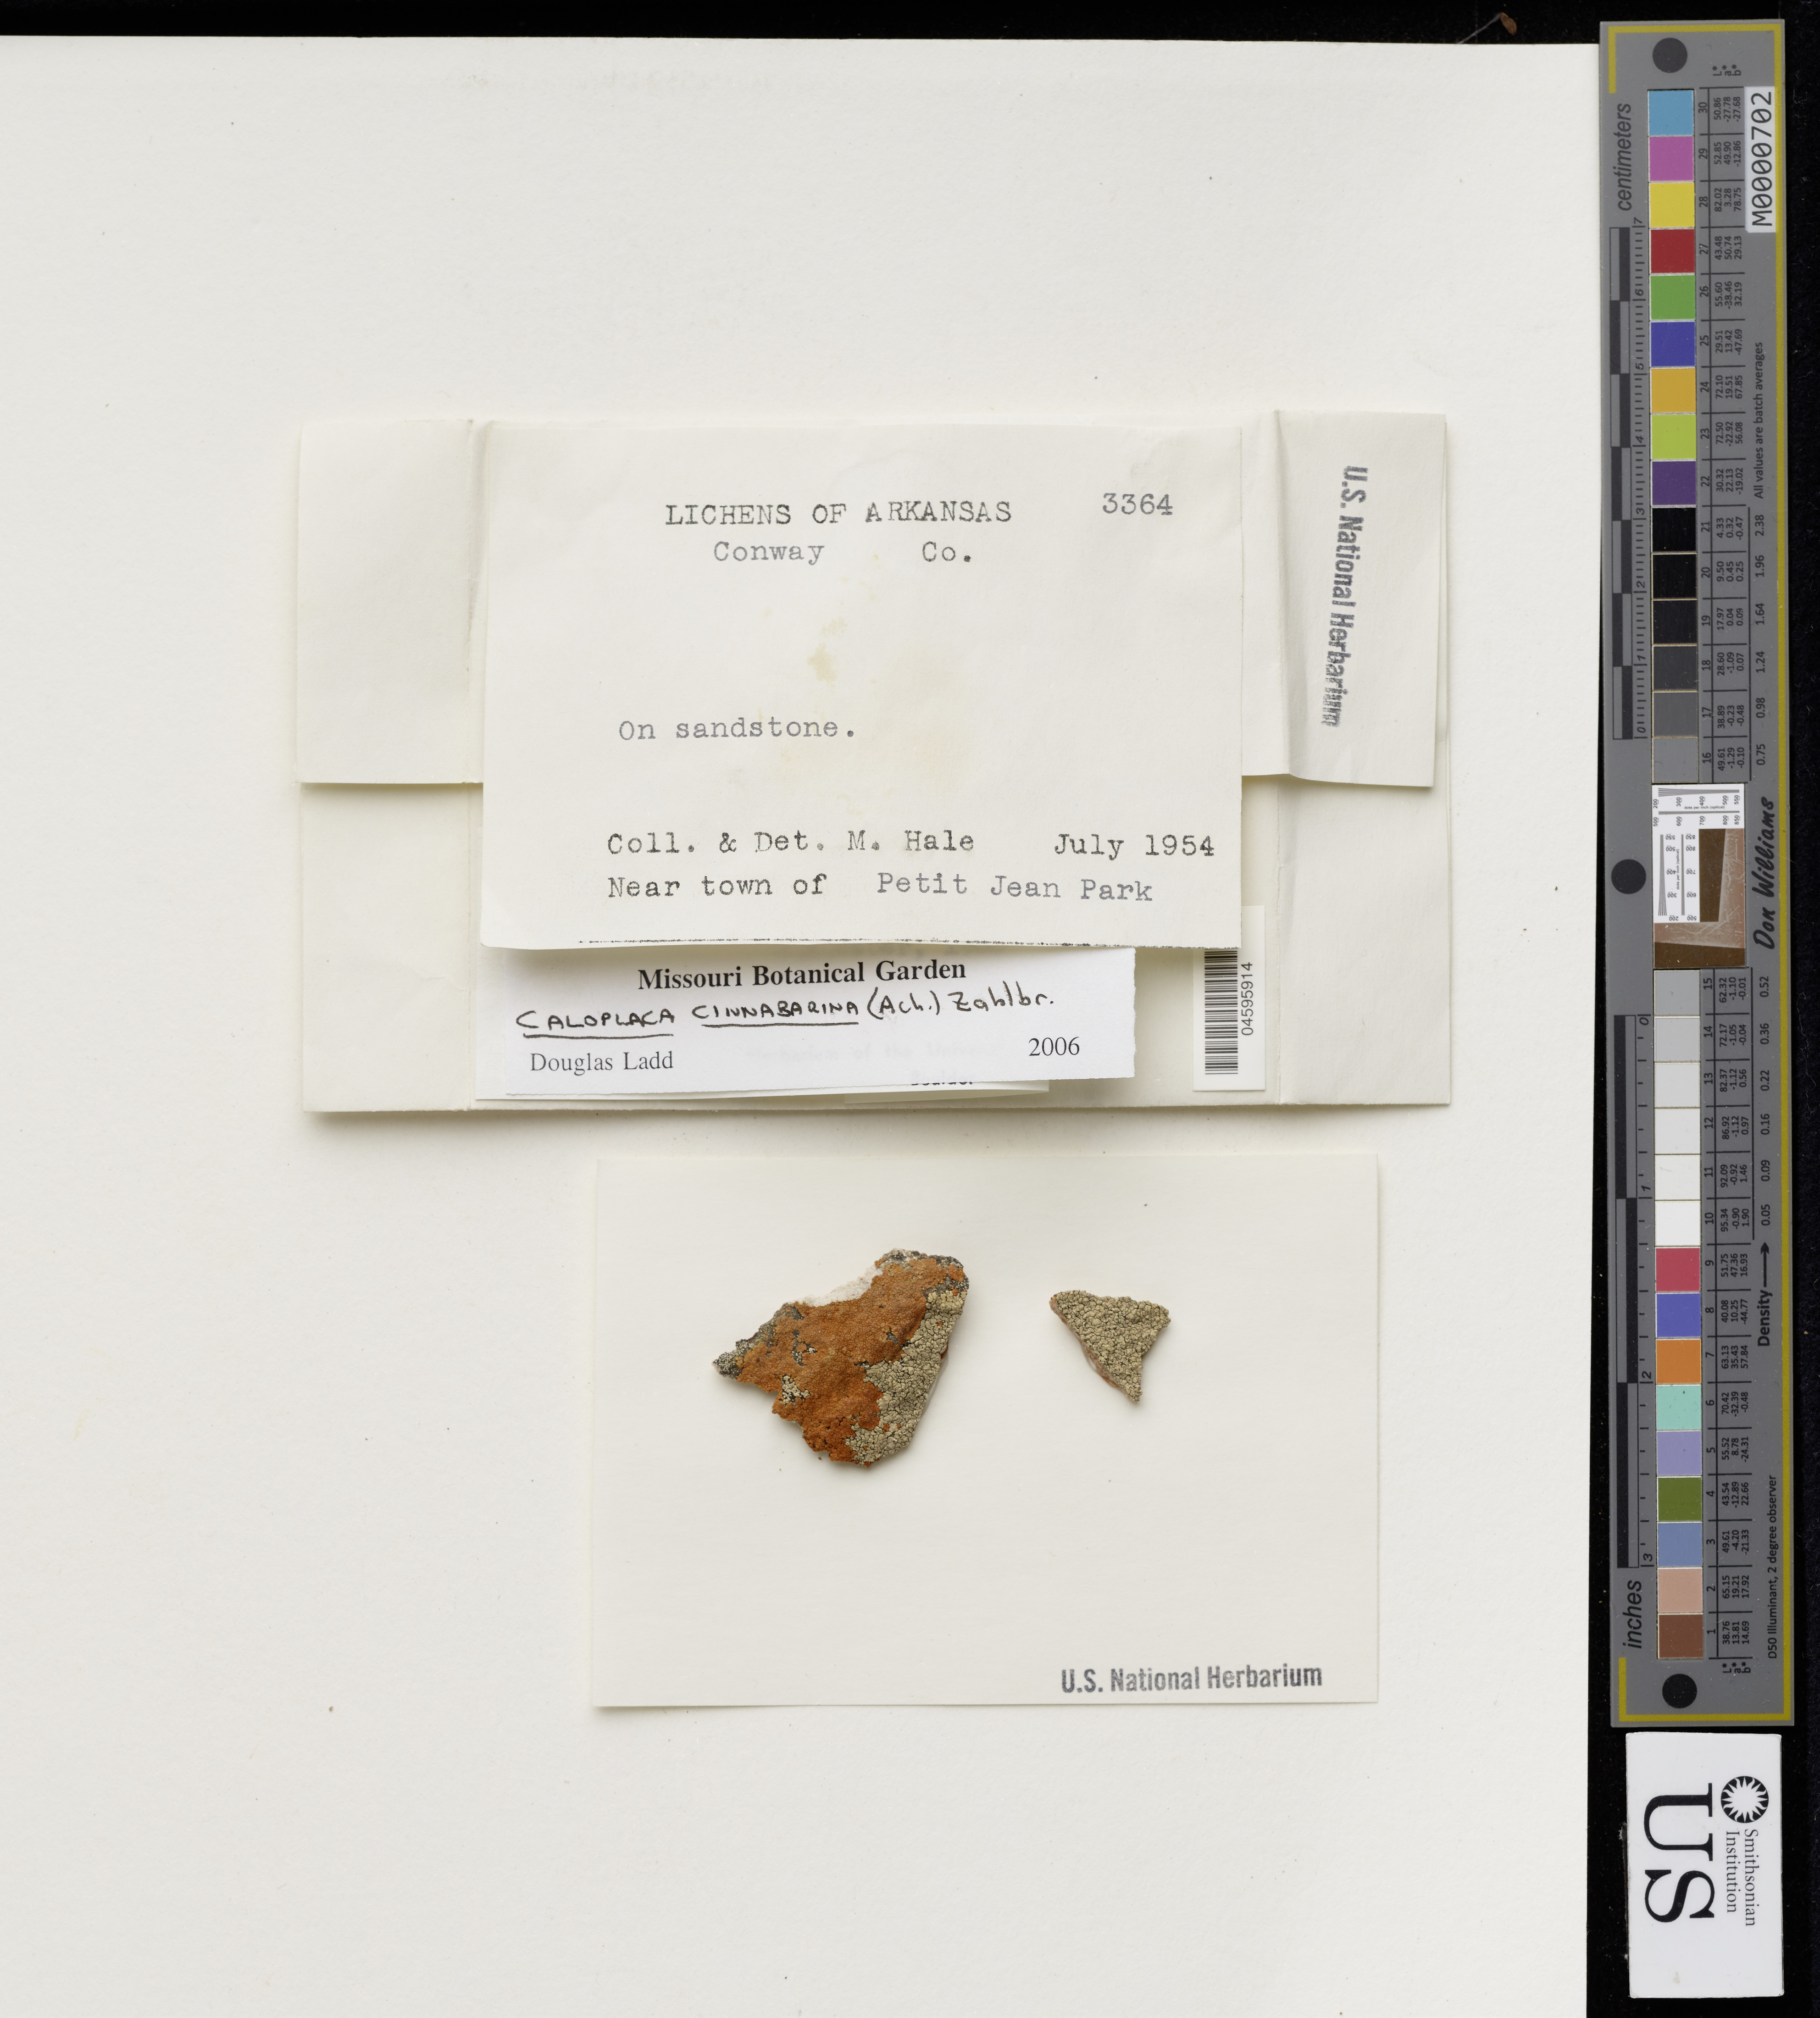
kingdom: Fungi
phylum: Ascomycota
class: Lecanoromycetes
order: Teloschistales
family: Teloschistaceae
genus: Caloplaca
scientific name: Caloplaca cinnabarina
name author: (Ach.) Zahlbr.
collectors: M. Hale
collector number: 3364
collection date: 1954-07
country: United States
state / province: Arkansas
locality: Conway Co. Near town of Petit Jean Park.